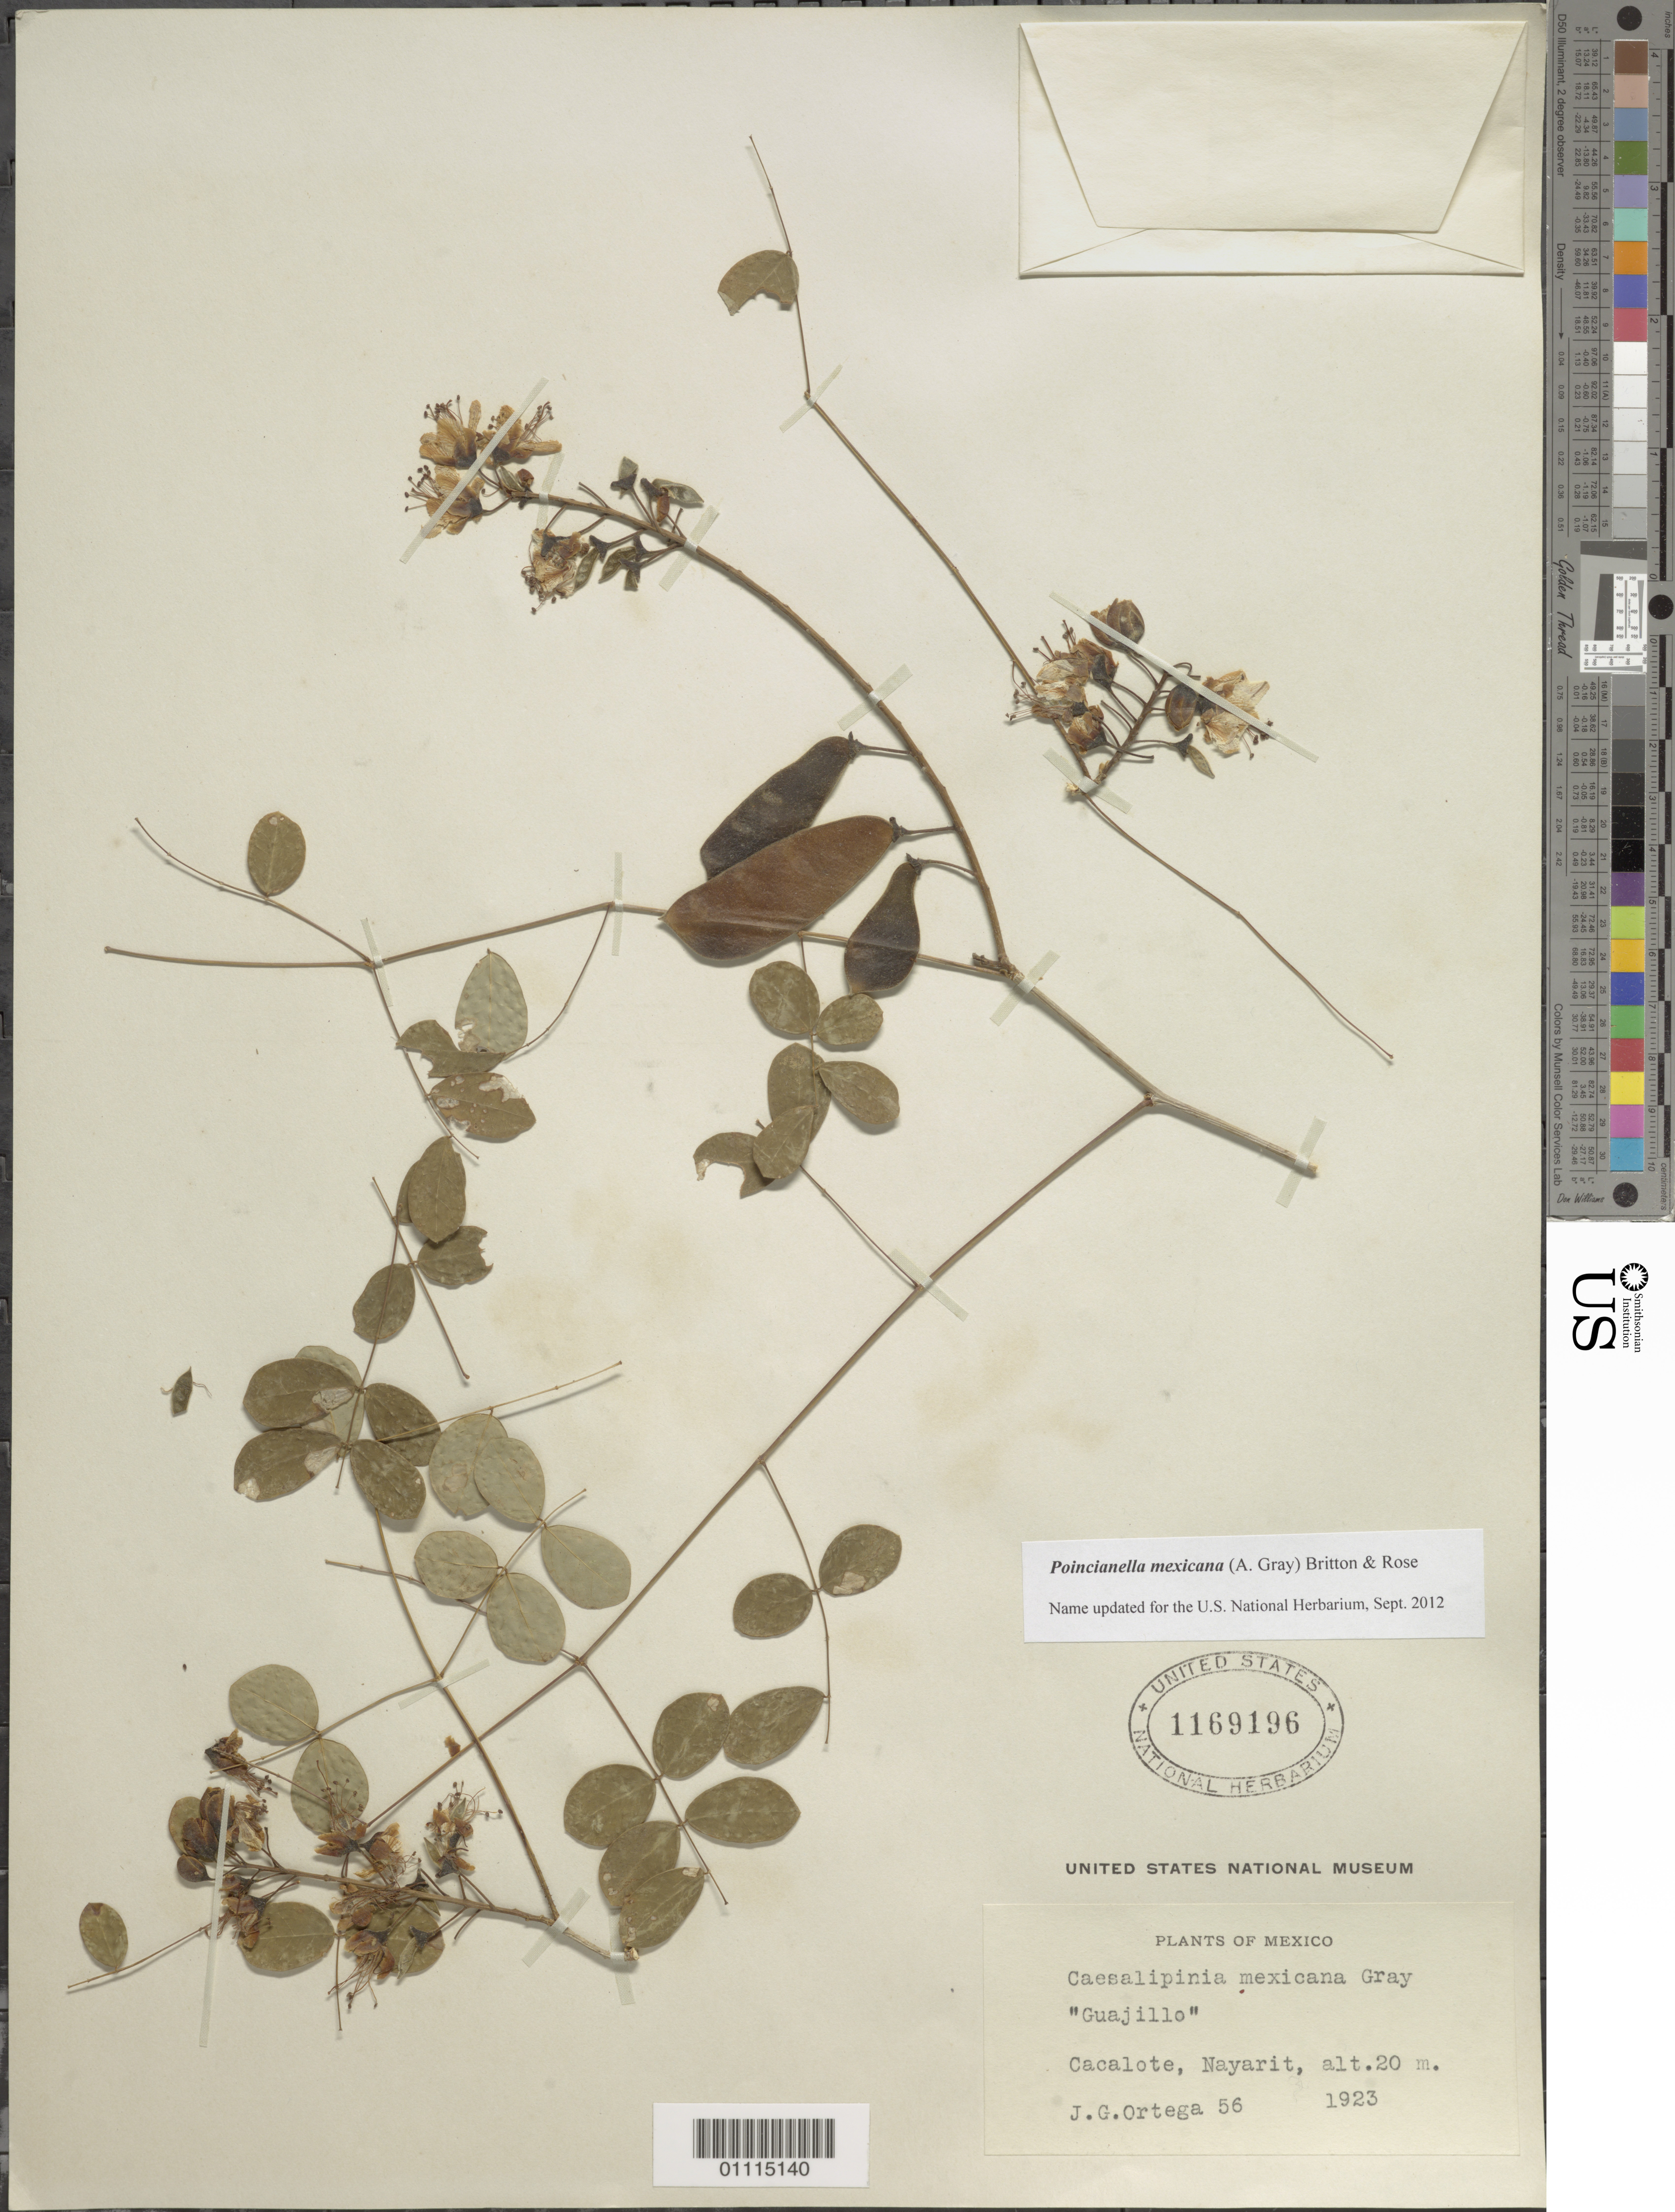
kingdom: Plantae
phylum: Tracheophyta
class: Magnoliopsida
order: Fabales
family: Fabaceae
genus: Erythrostemon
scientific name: Erythrostemon mexicanus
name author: (Rose) Gagnon & G.P. Lewis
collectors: J. Ortega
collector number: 56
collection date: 1923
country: Mexico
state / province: Nayarit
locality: Cacalote.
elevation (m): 20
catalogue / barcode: US 1169196